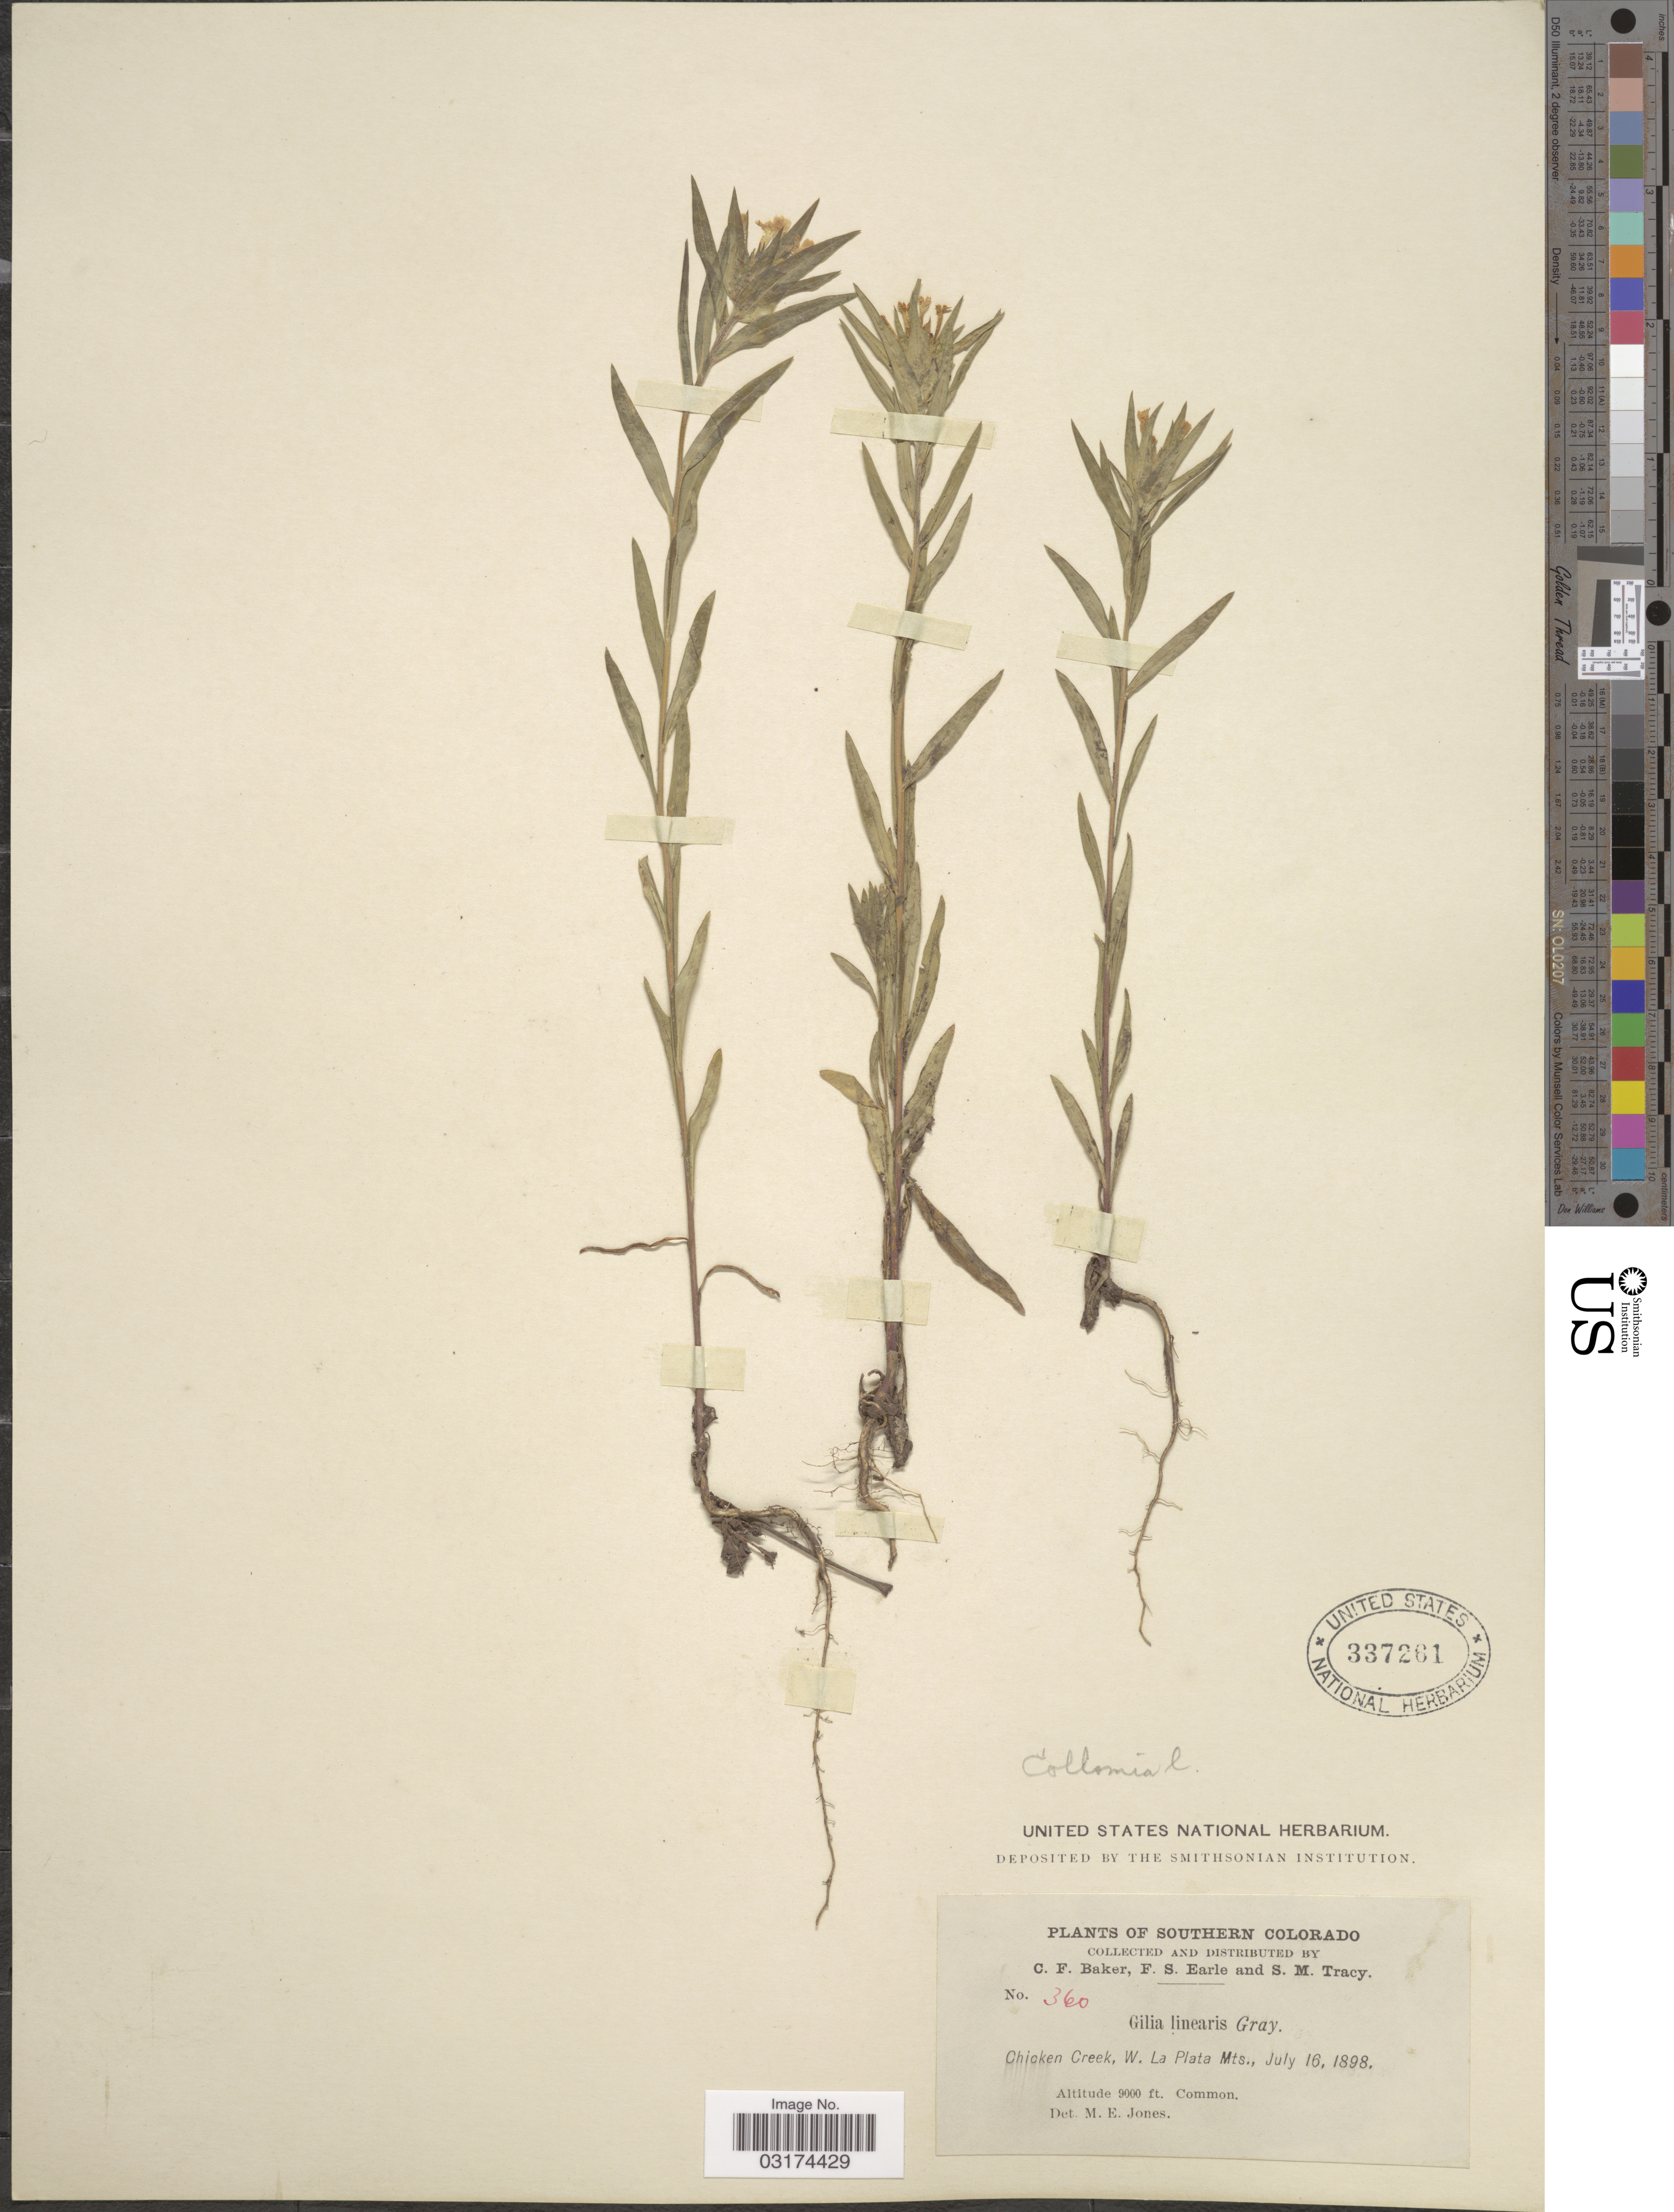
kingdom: Plantae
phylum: Tracheophyta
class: Magnoliopsida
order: Ericales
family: Polemoniaceae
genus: Collomia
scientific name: Collomia linearis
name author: Nutt.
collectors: C. F. Baker, F. S. Earle & S. M. Tracy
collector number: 360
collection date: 1898-07-16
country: United States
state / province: Colorado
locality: Southern Colorado. Chicken Creek, W, La Plata Mts.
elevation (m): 2743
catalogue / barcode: US 337261